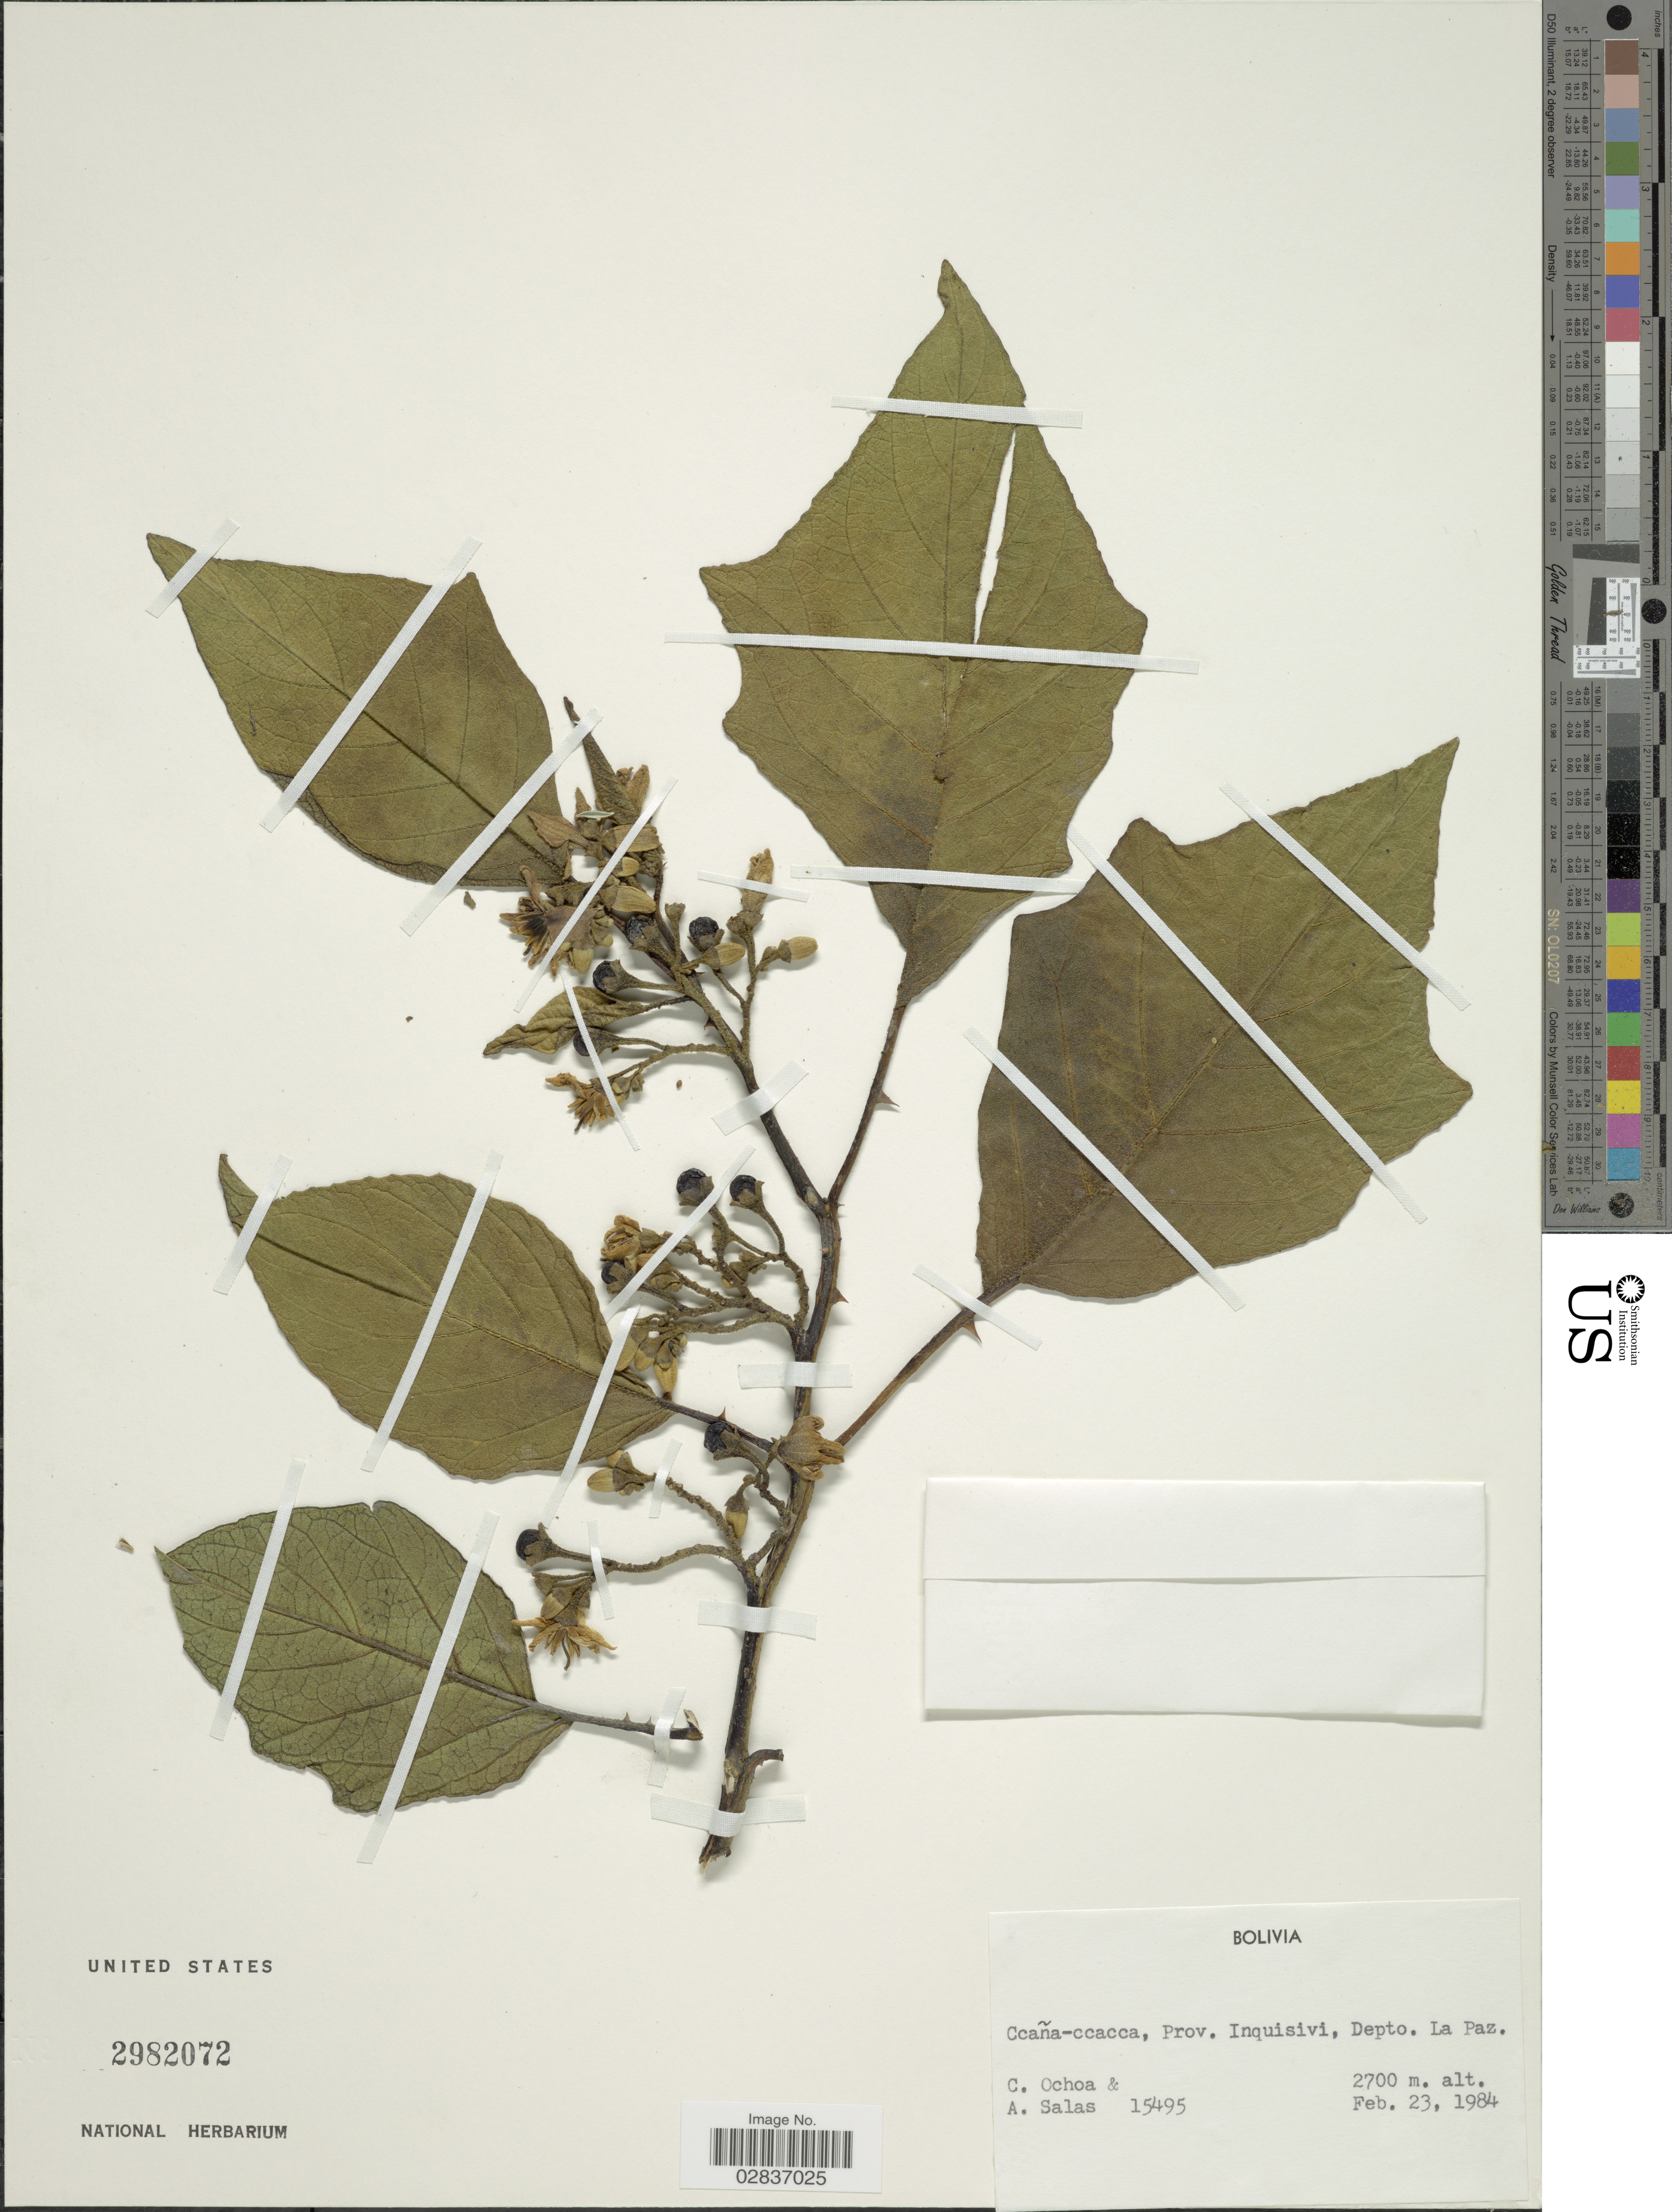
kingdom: Plantae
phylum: Tracheophyta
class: Magnoliopsida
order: Solanales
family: Solanaceae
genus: Solanum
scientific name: Solanum bolivianum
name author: Britton ex Rusby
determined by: Knapp, S. D.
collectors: C. Ochoa & A. Salas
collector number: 15495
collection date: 1984-02-23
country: Bolivia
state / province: La Paz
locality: Ccaña-ccaca, Prov. Inquisivi, Depto. La Paz.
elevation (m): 2700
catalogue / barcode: US 2982072